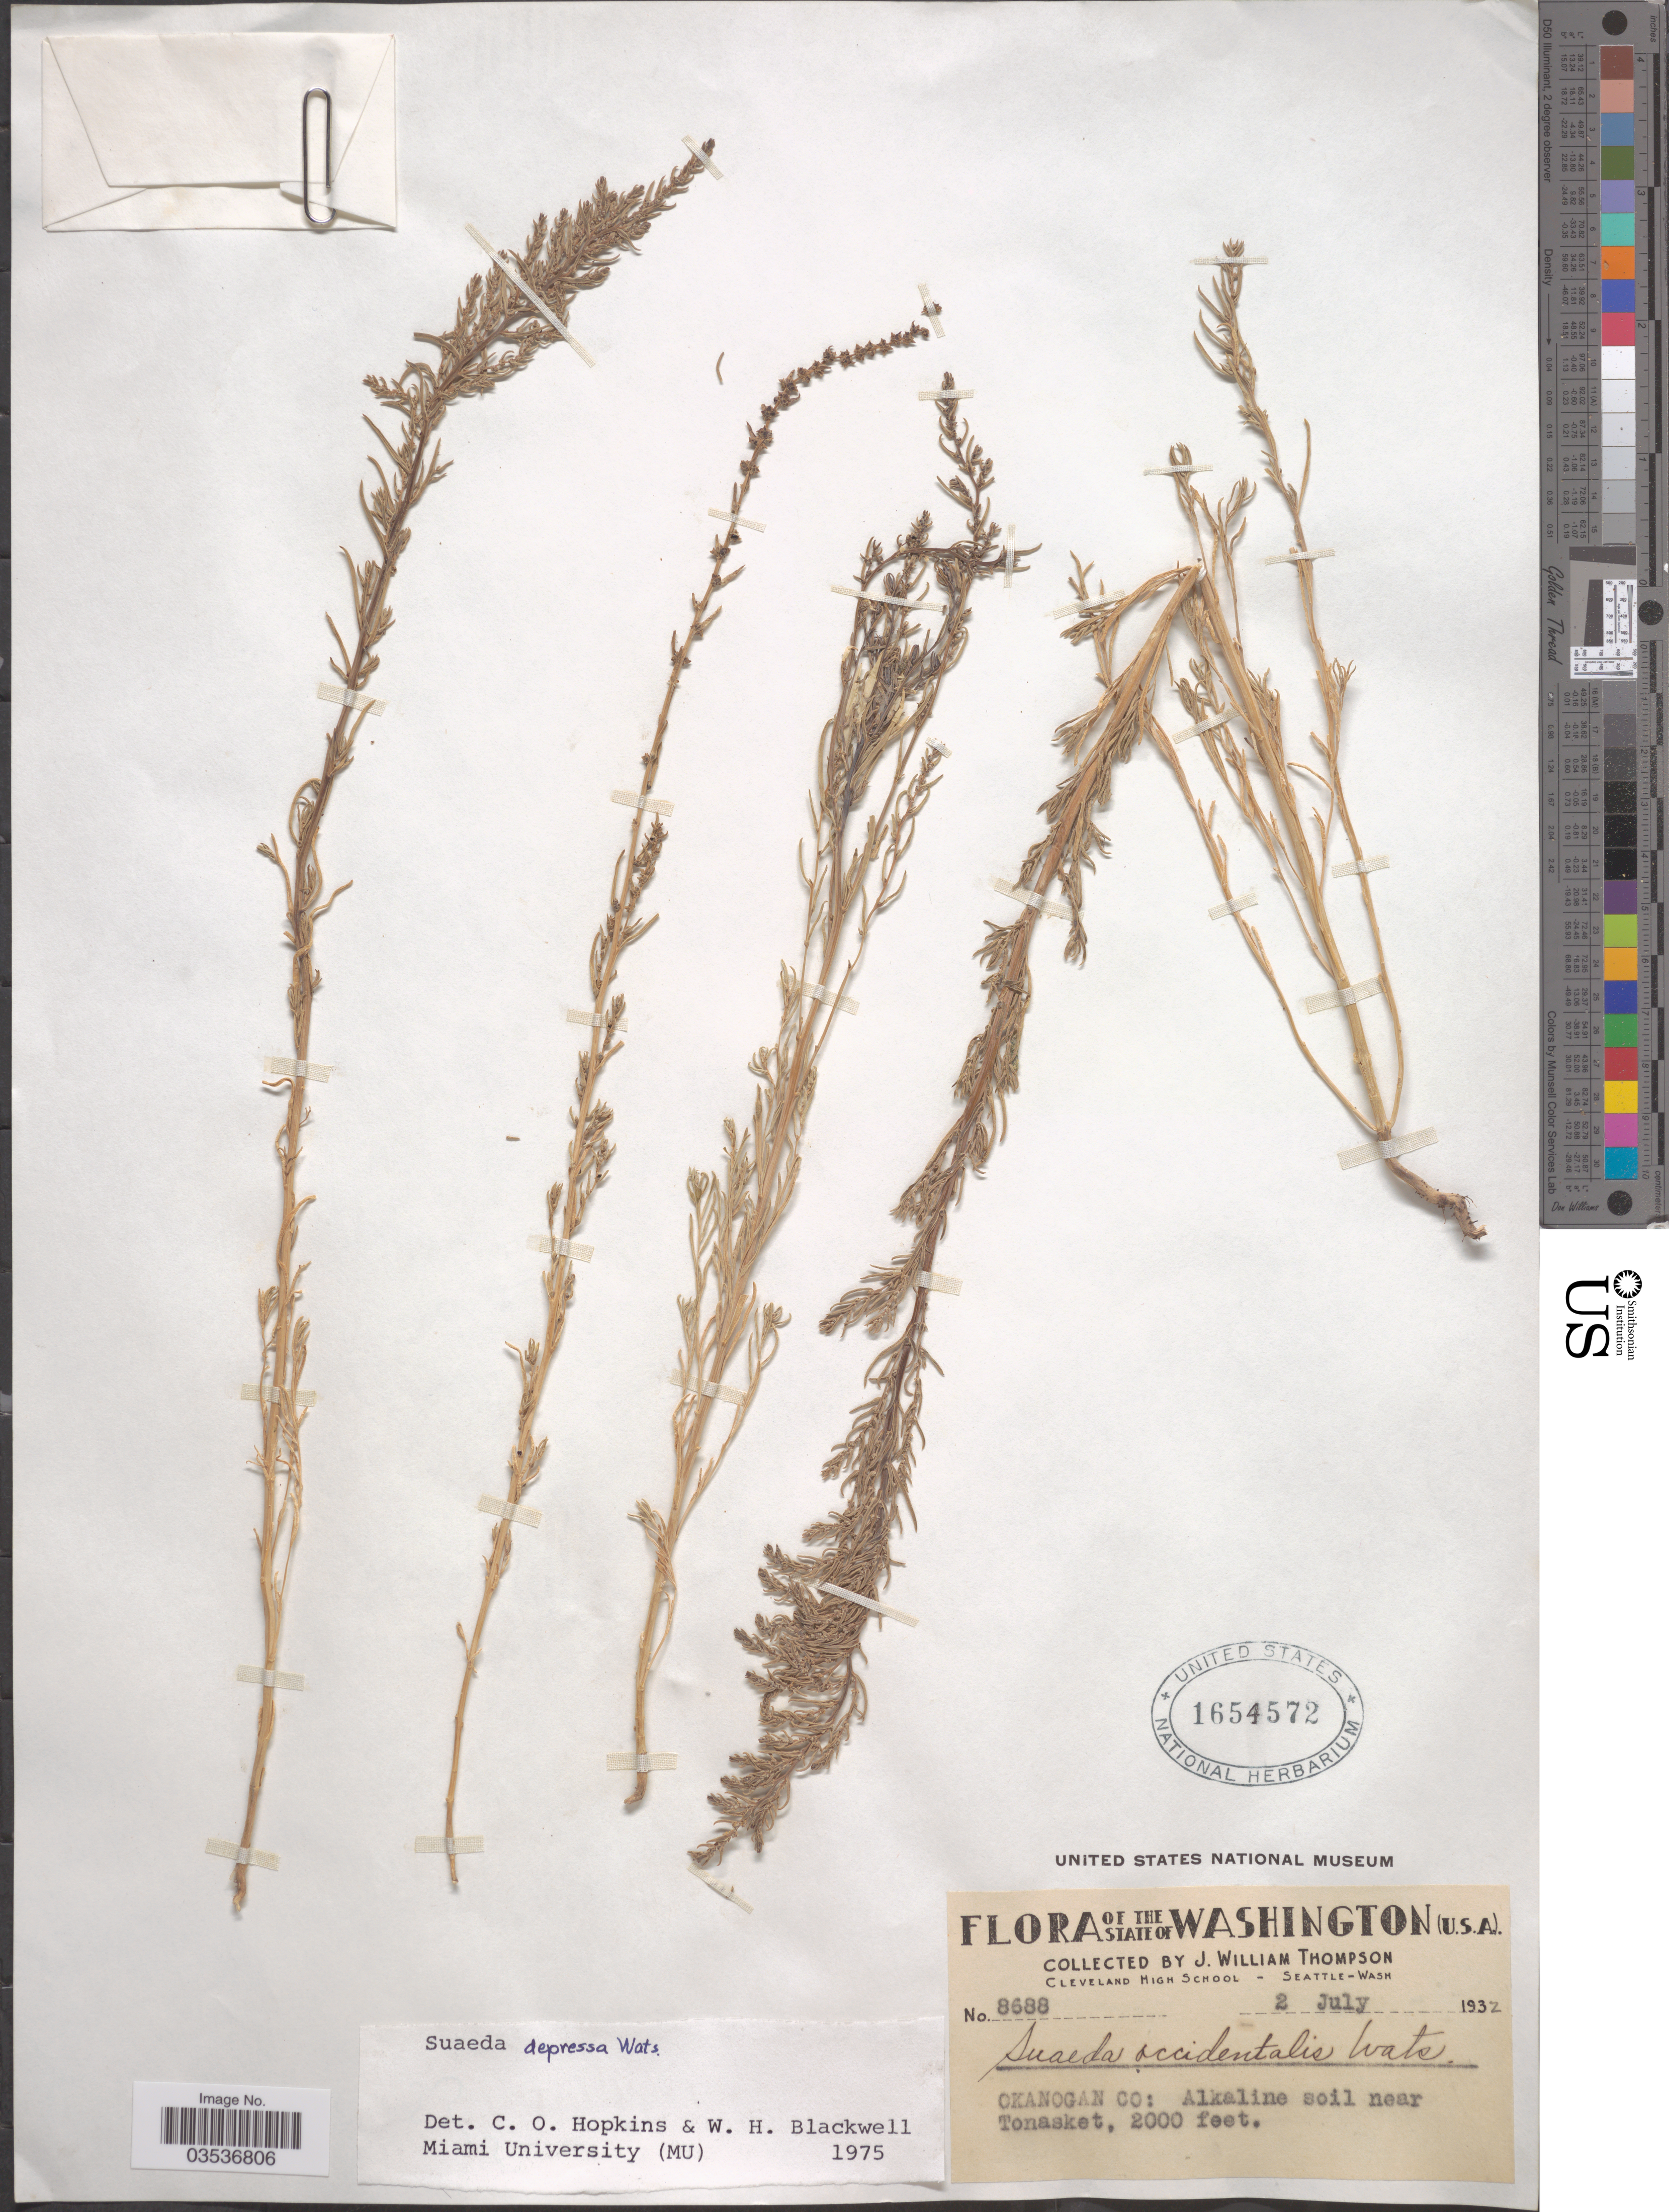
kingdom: Plantae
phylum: Tracheophyta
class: Magnoliopsida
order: Caryophyllales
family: Amaranthaceae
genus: Suaeda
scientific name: Suaeda depressa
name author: (Pursh) S. Watson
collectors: J. W. Thompson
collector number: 8688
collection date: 1932-07-02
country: United States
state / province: Washington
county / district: Okanogan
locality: Okanogan Co: Alkaline soil near Tonasket.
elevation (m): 610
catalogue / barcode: US 1654572